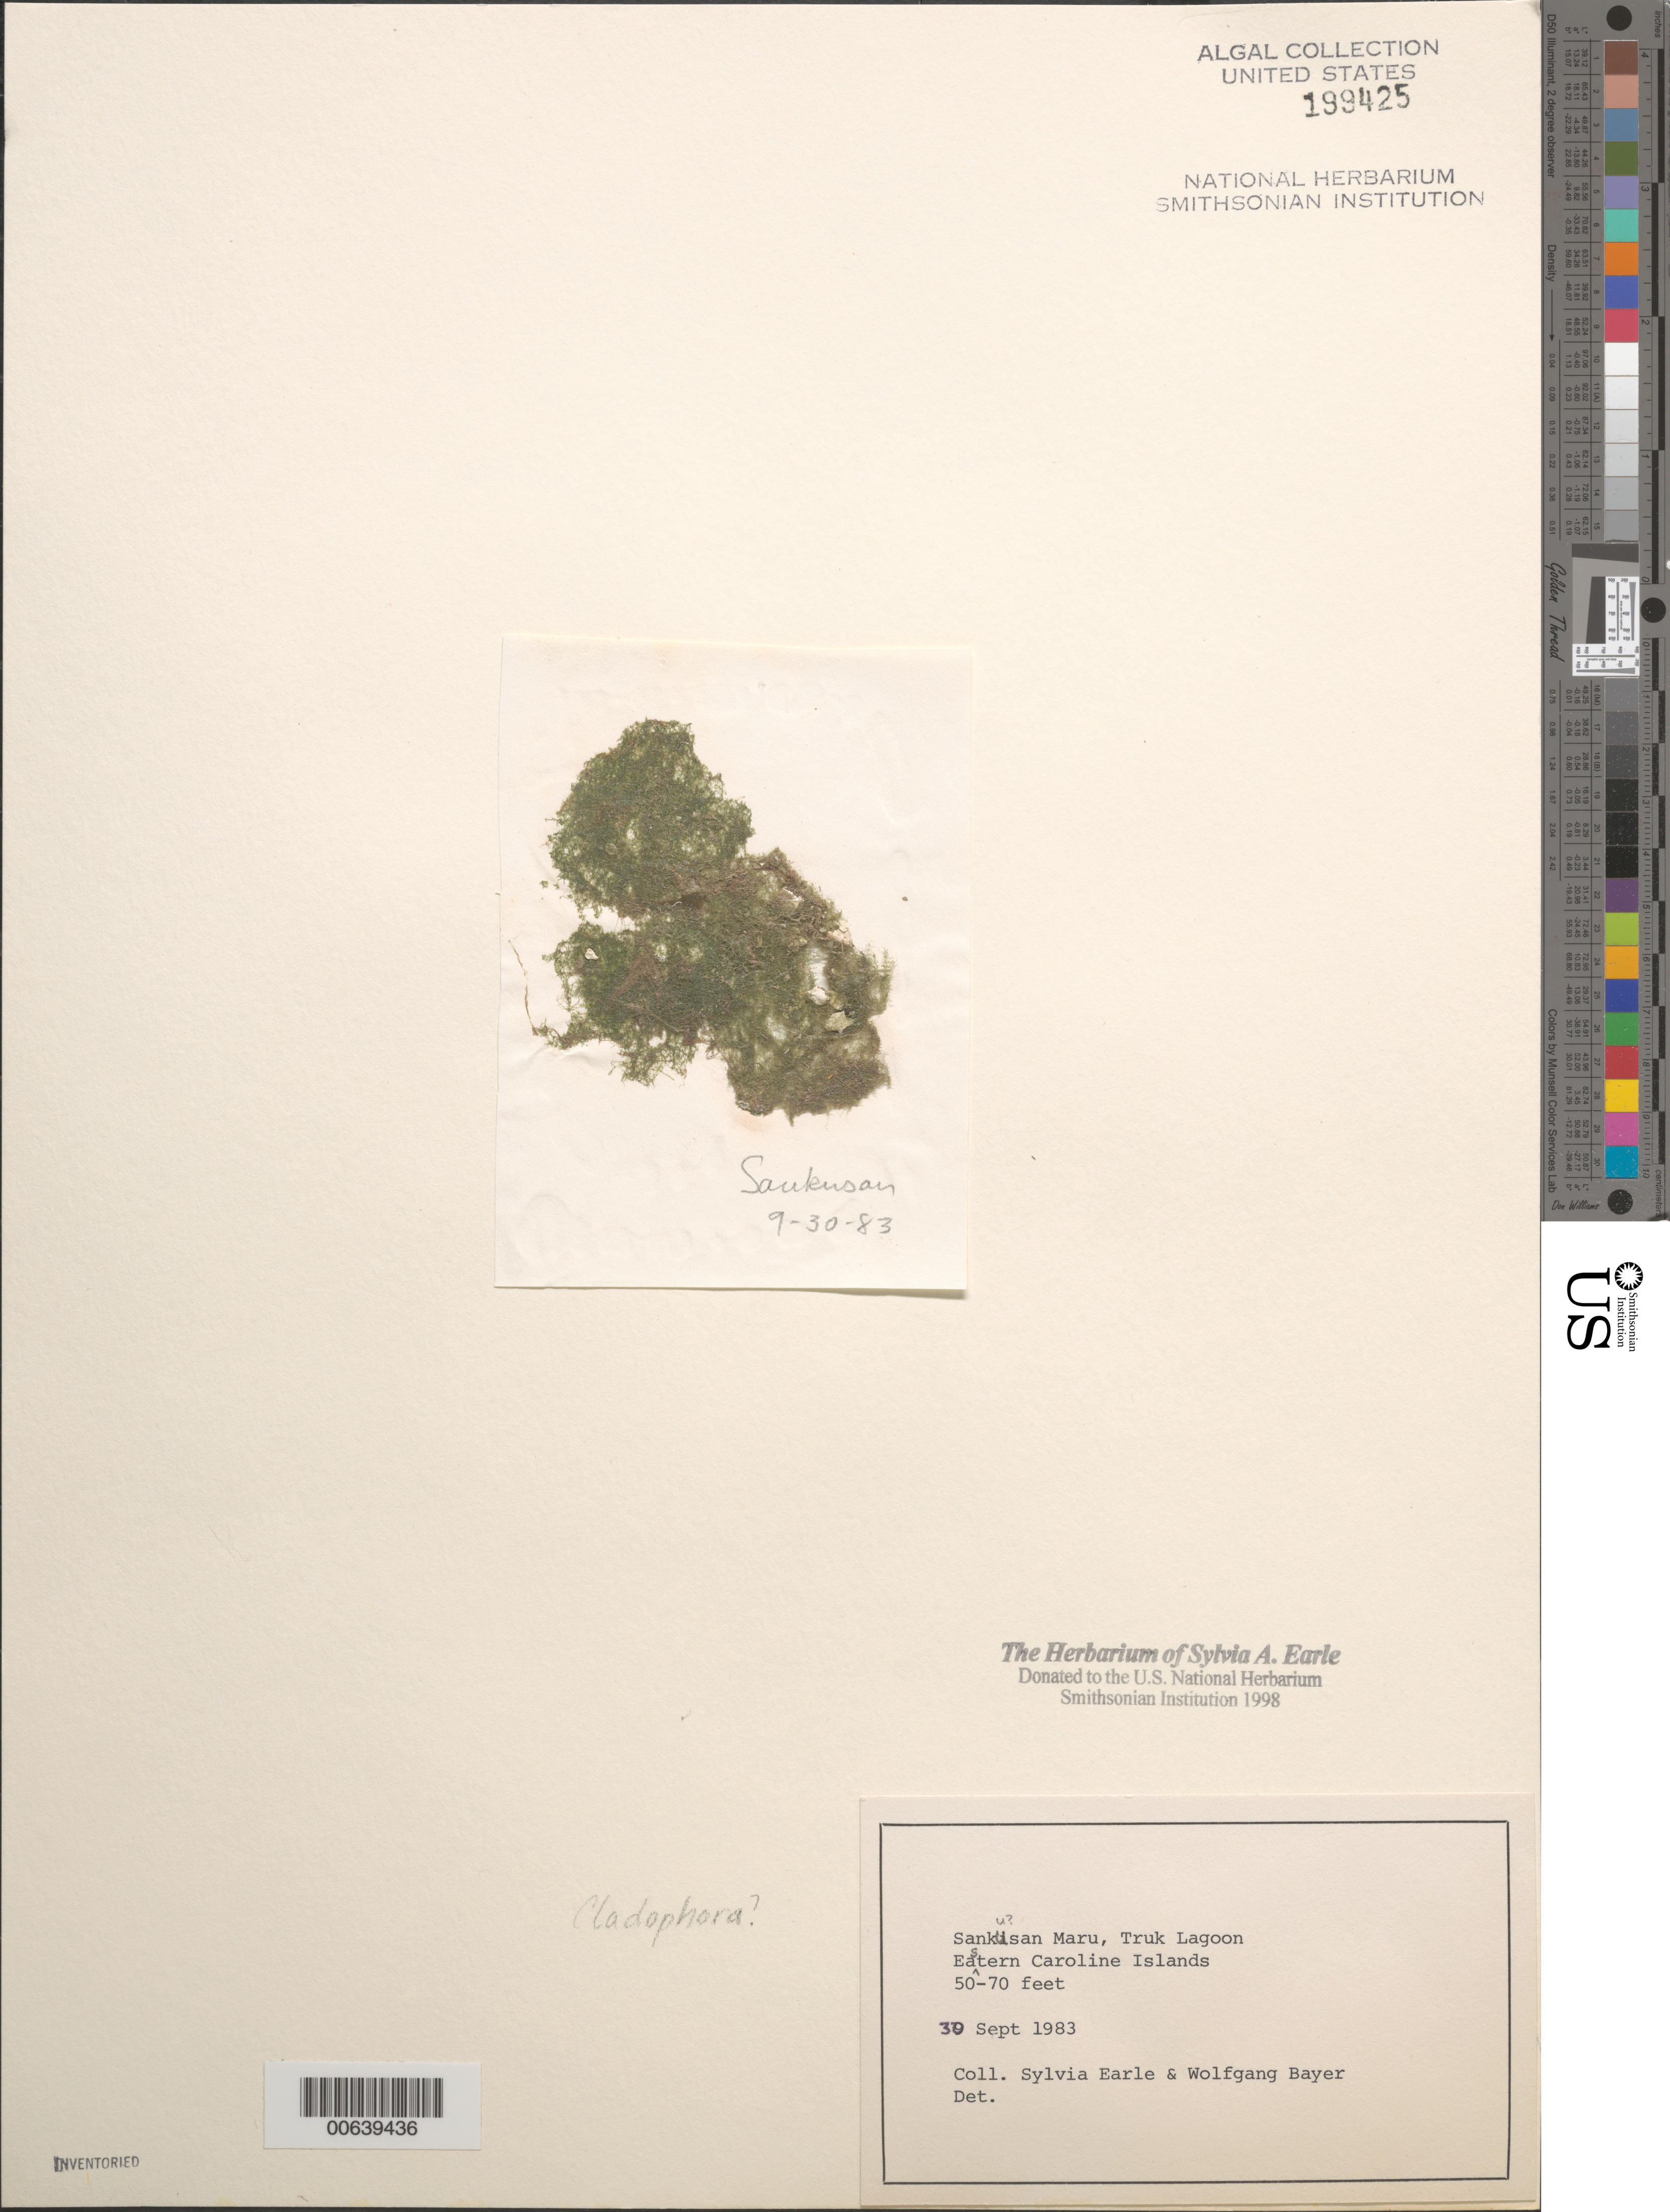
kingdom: Plantae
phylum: Chlorophyta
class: Ulvophyceae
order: Cladophorales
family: Cladophoraceae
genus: Cladophora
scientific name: Cladophora sp.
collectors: S. A. Earle & W. Bayer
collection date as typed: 30 Sep 1983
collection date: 1983-09-30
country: Micronesia, Federated States of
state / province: Truk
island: Truk (Chuuk) Is.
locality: Chuuk Lagoon [Truk Lagoon), Sankisan Maru ("Sankusan Maru") shipwreck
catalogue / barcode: US 199425